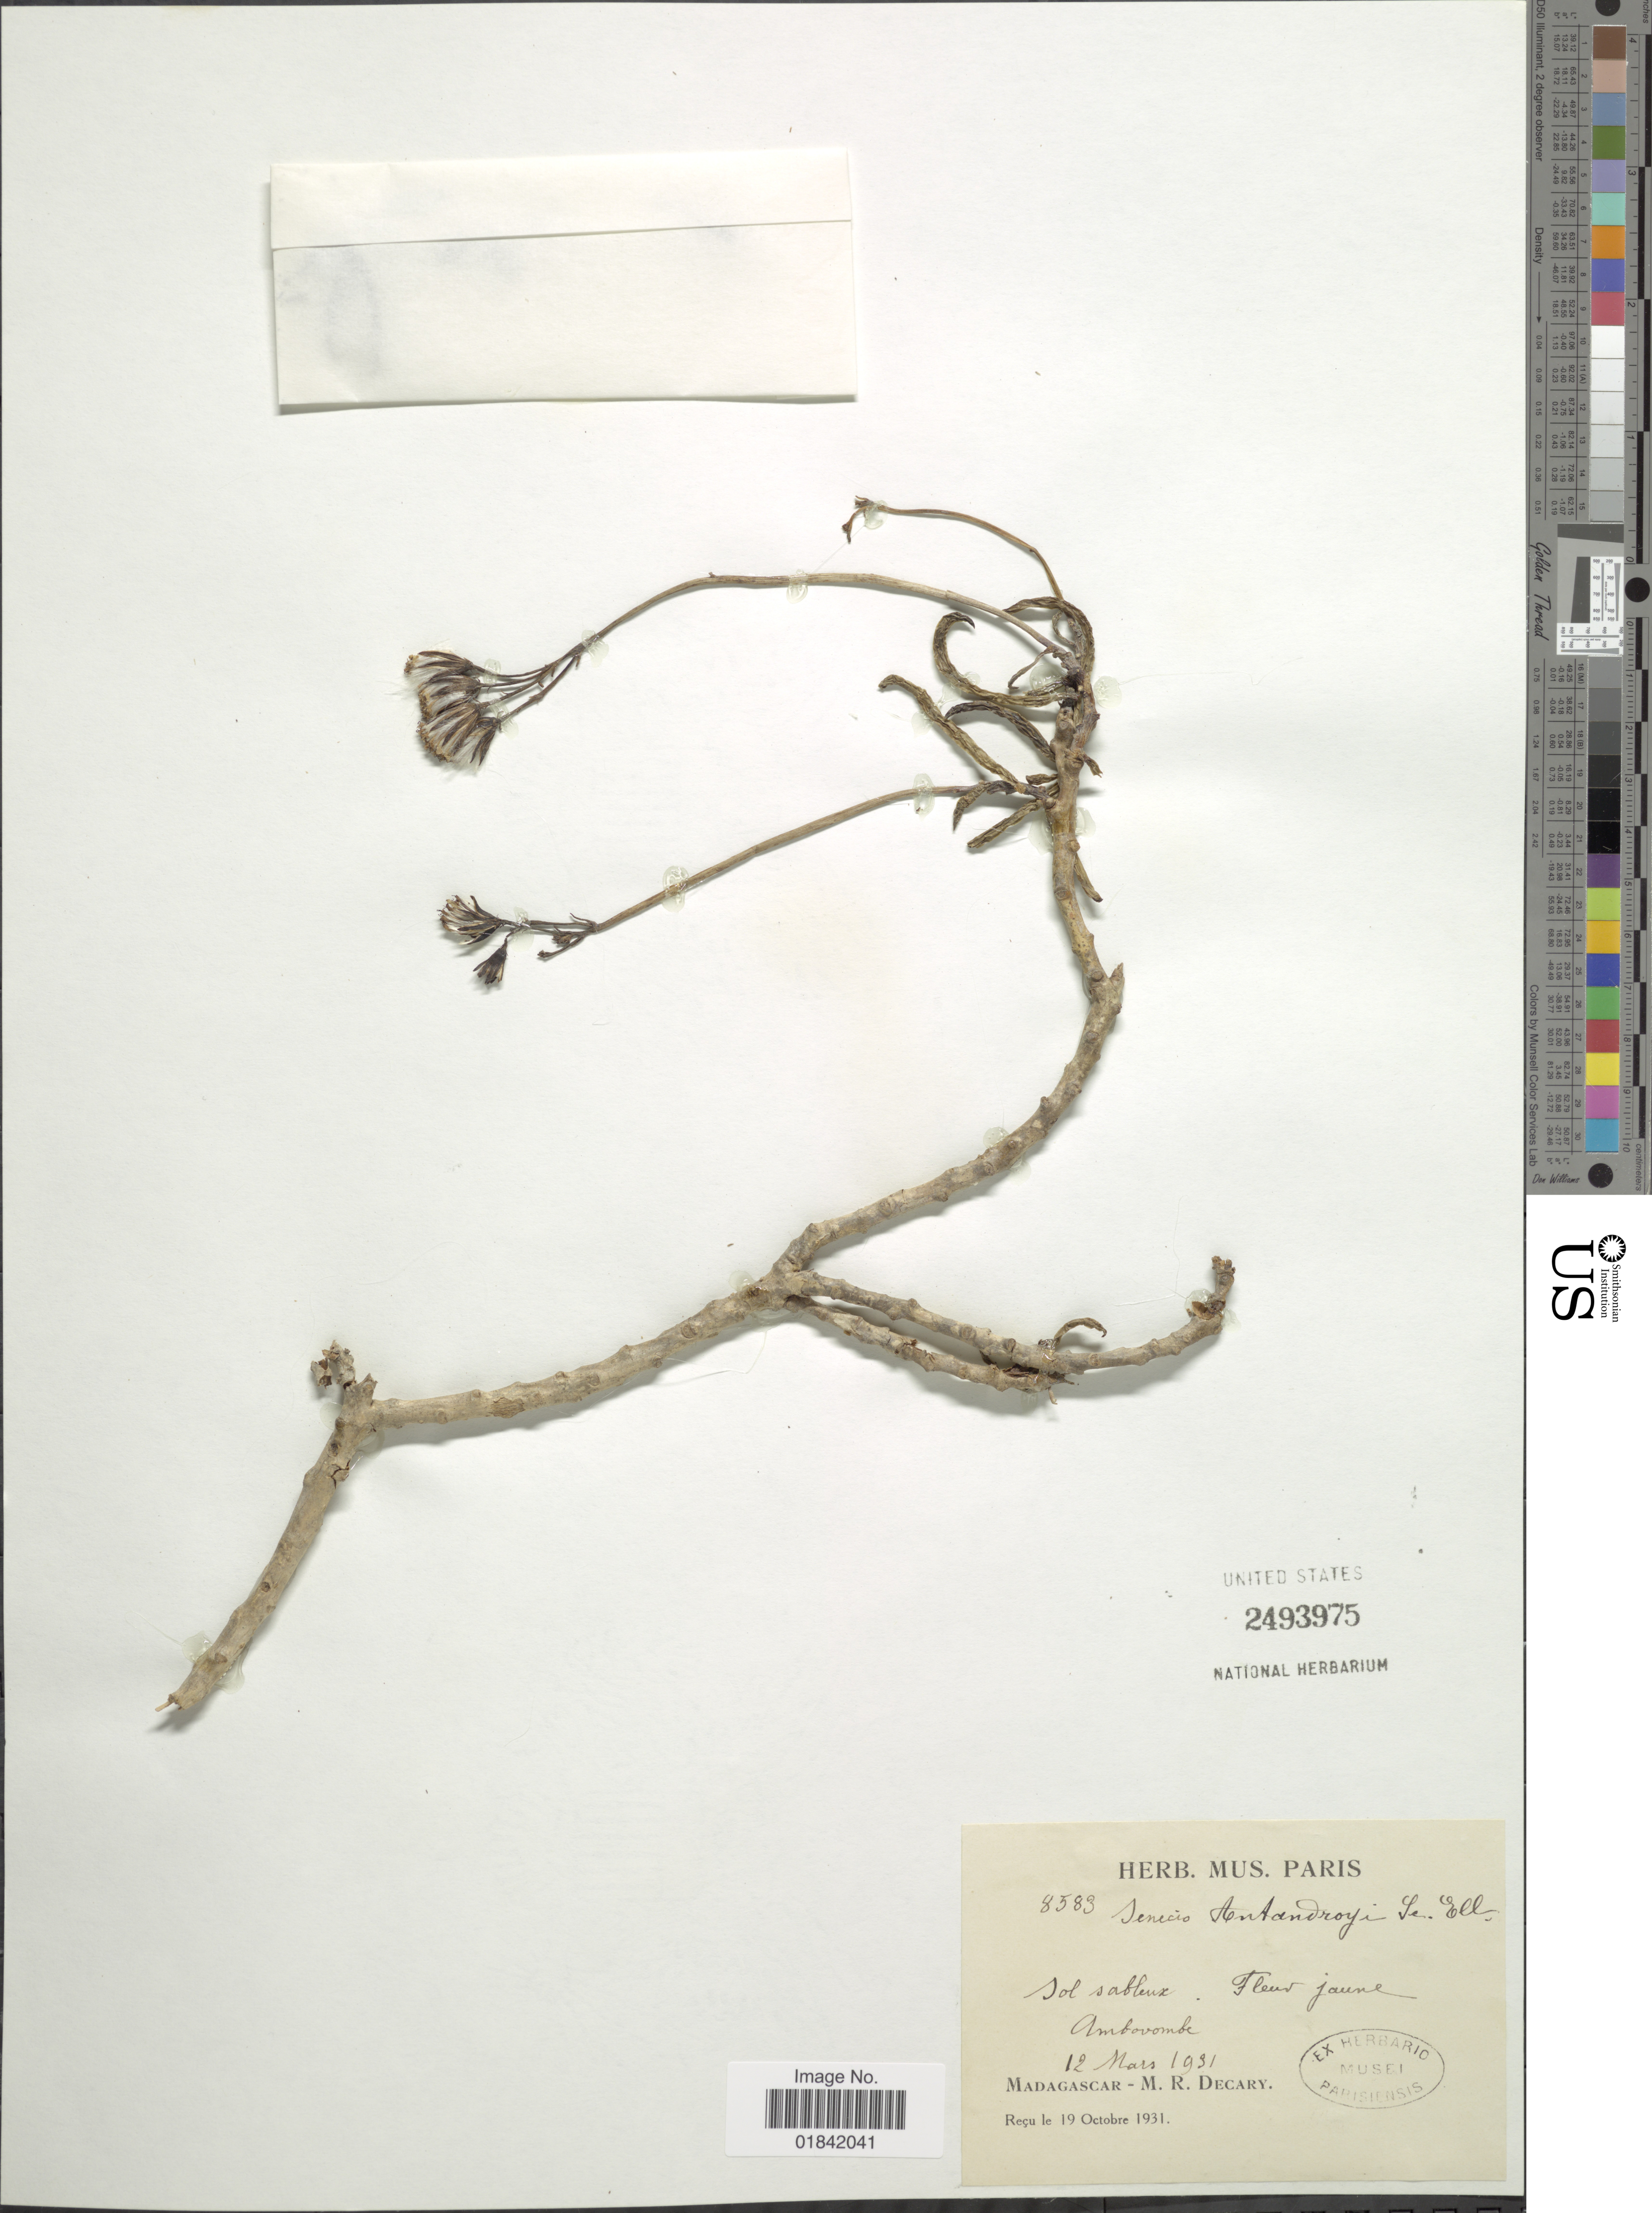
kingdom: Plantae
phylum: Tracheophyta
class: Magnoliopsida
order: Asterales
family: Asteraceae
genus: Senecio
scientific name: Senecio antandroi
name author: Scott Elliot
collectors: R. Decary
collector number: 8583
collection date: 1931-03-12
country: Madagascar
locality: Ambovombe, Madagascar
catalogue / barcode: US 2493975